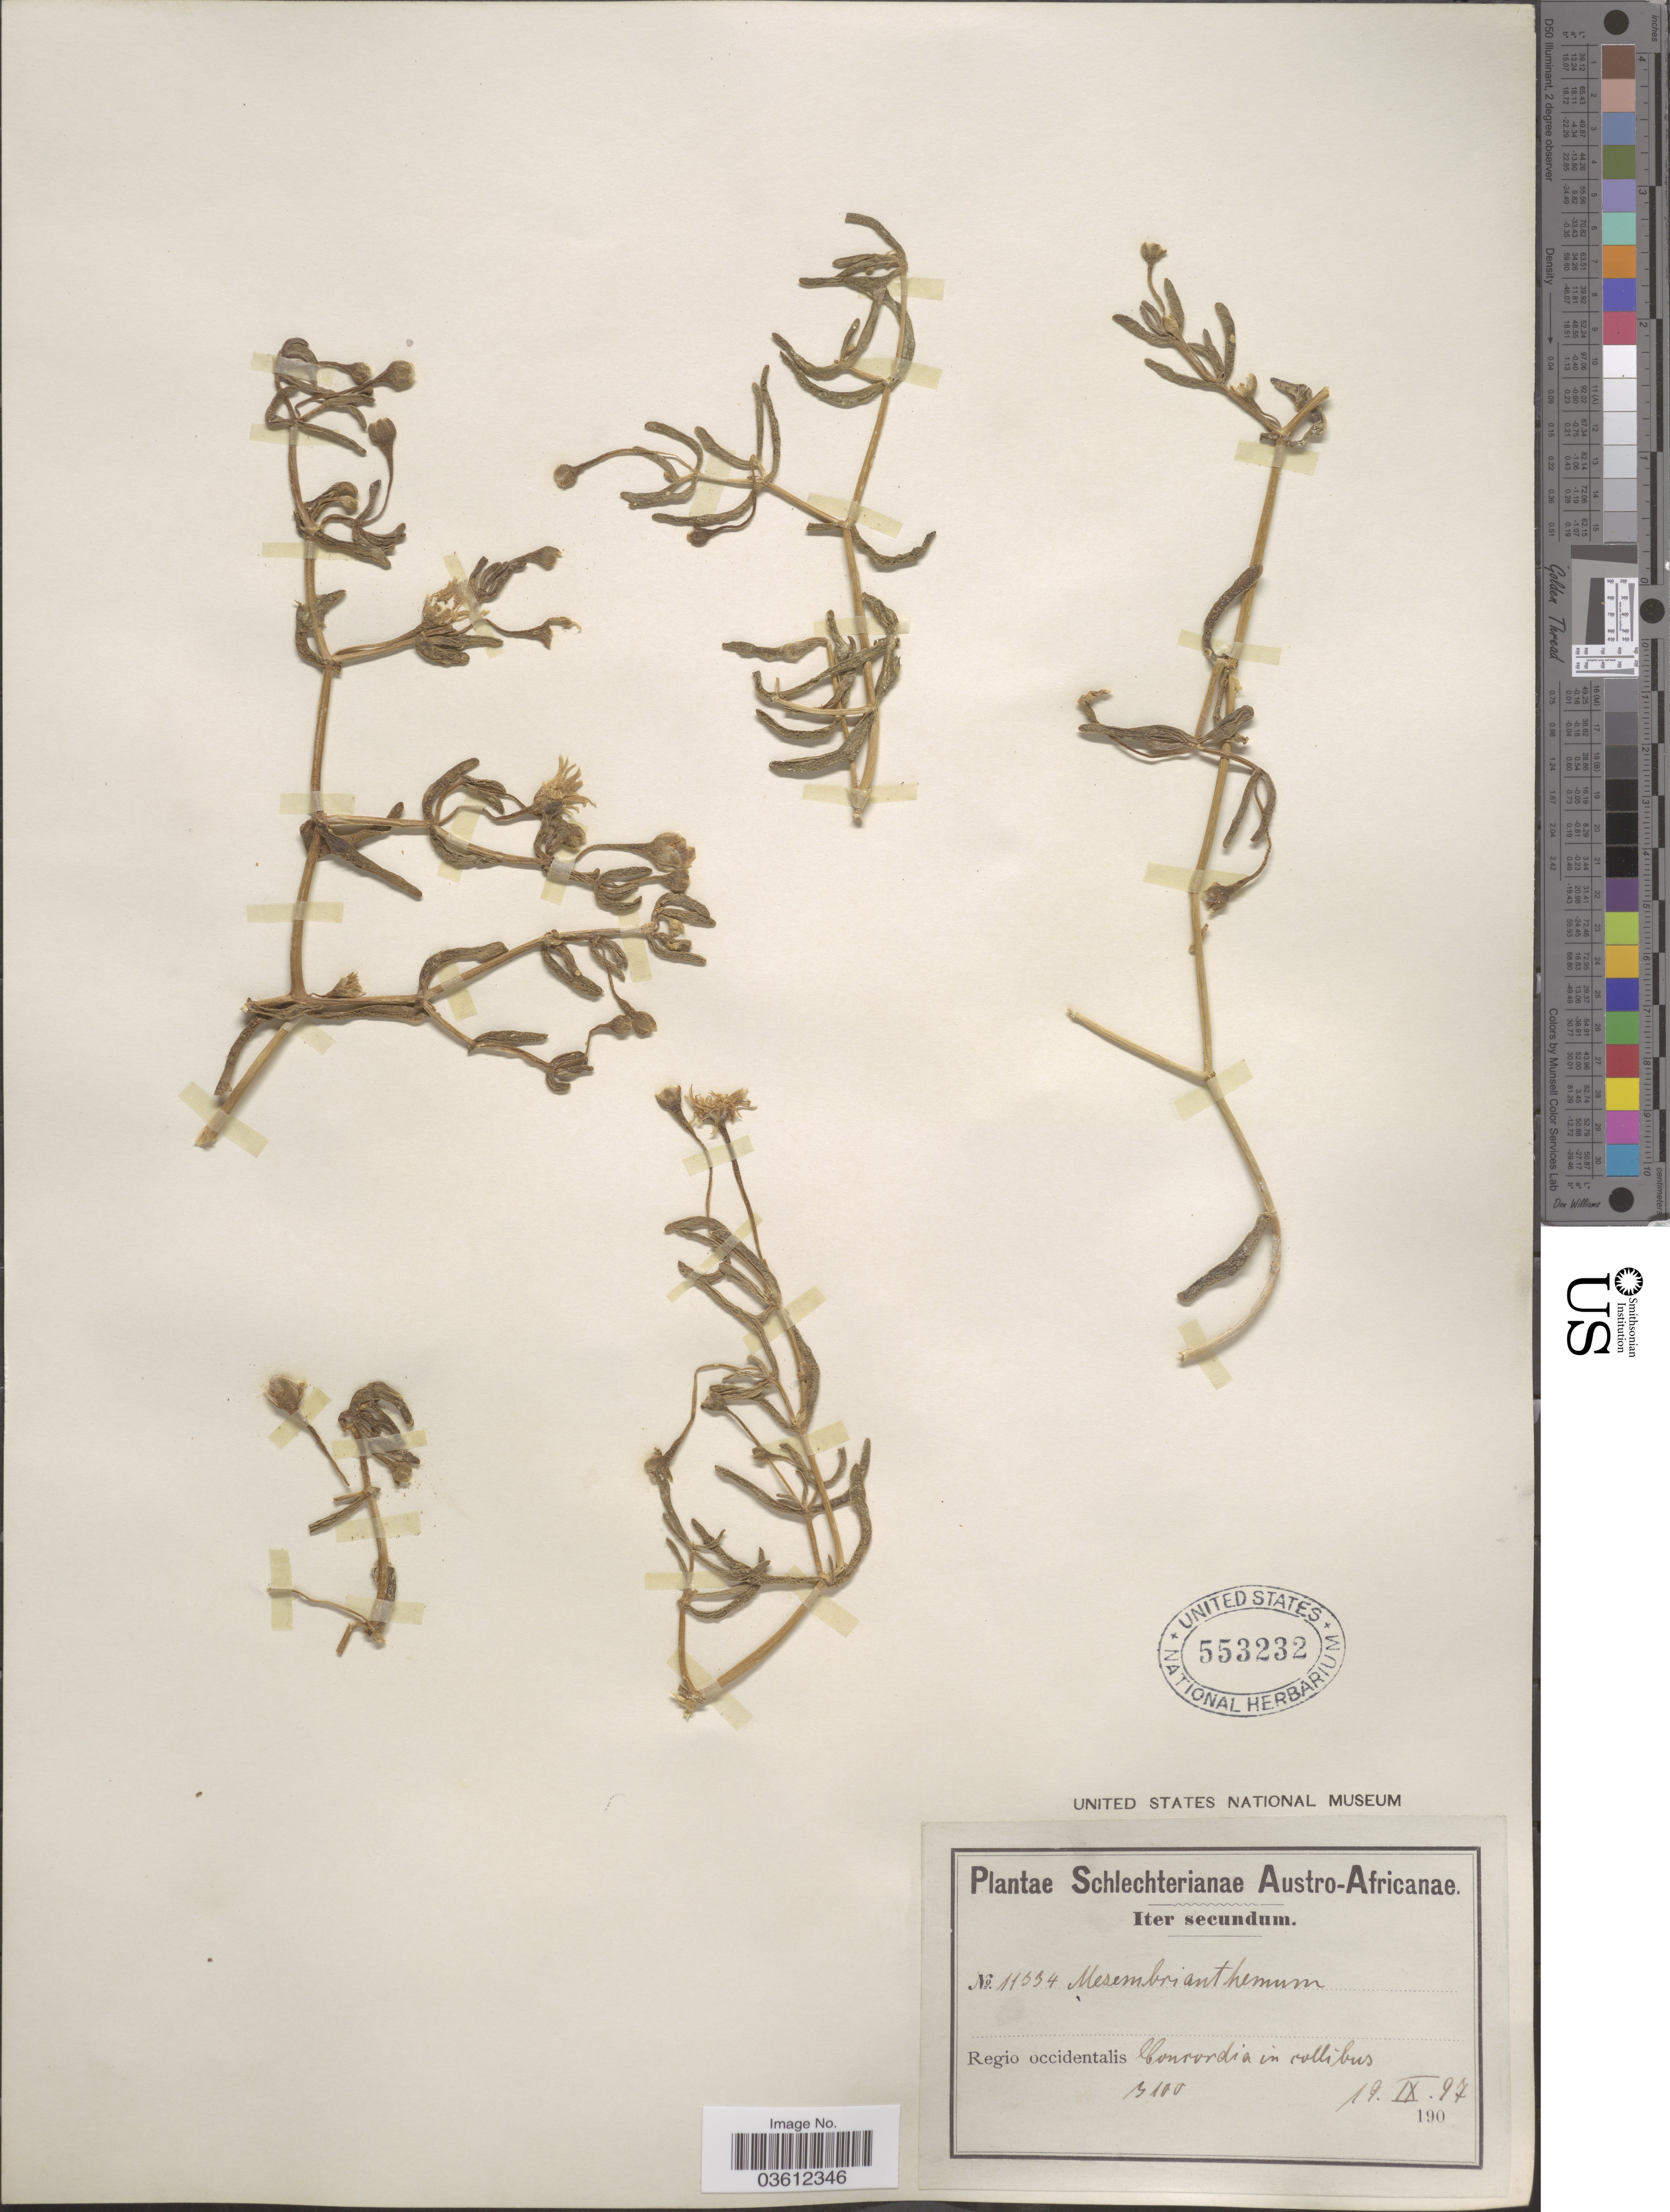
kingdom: Plantae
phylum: Tracheophyta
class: Magnoliopsida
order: Caryophyllales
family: Aizoaceae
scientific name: Malephoropsis otzeniana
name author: (Dinter) Klak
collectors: Schlechter, --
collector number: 11334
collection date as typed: Transcribed d/m/y: 19/9/97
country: South Africa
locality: Austro-Africanae. Regio occidentalis Concordia in collibus.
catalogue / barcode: US 553232